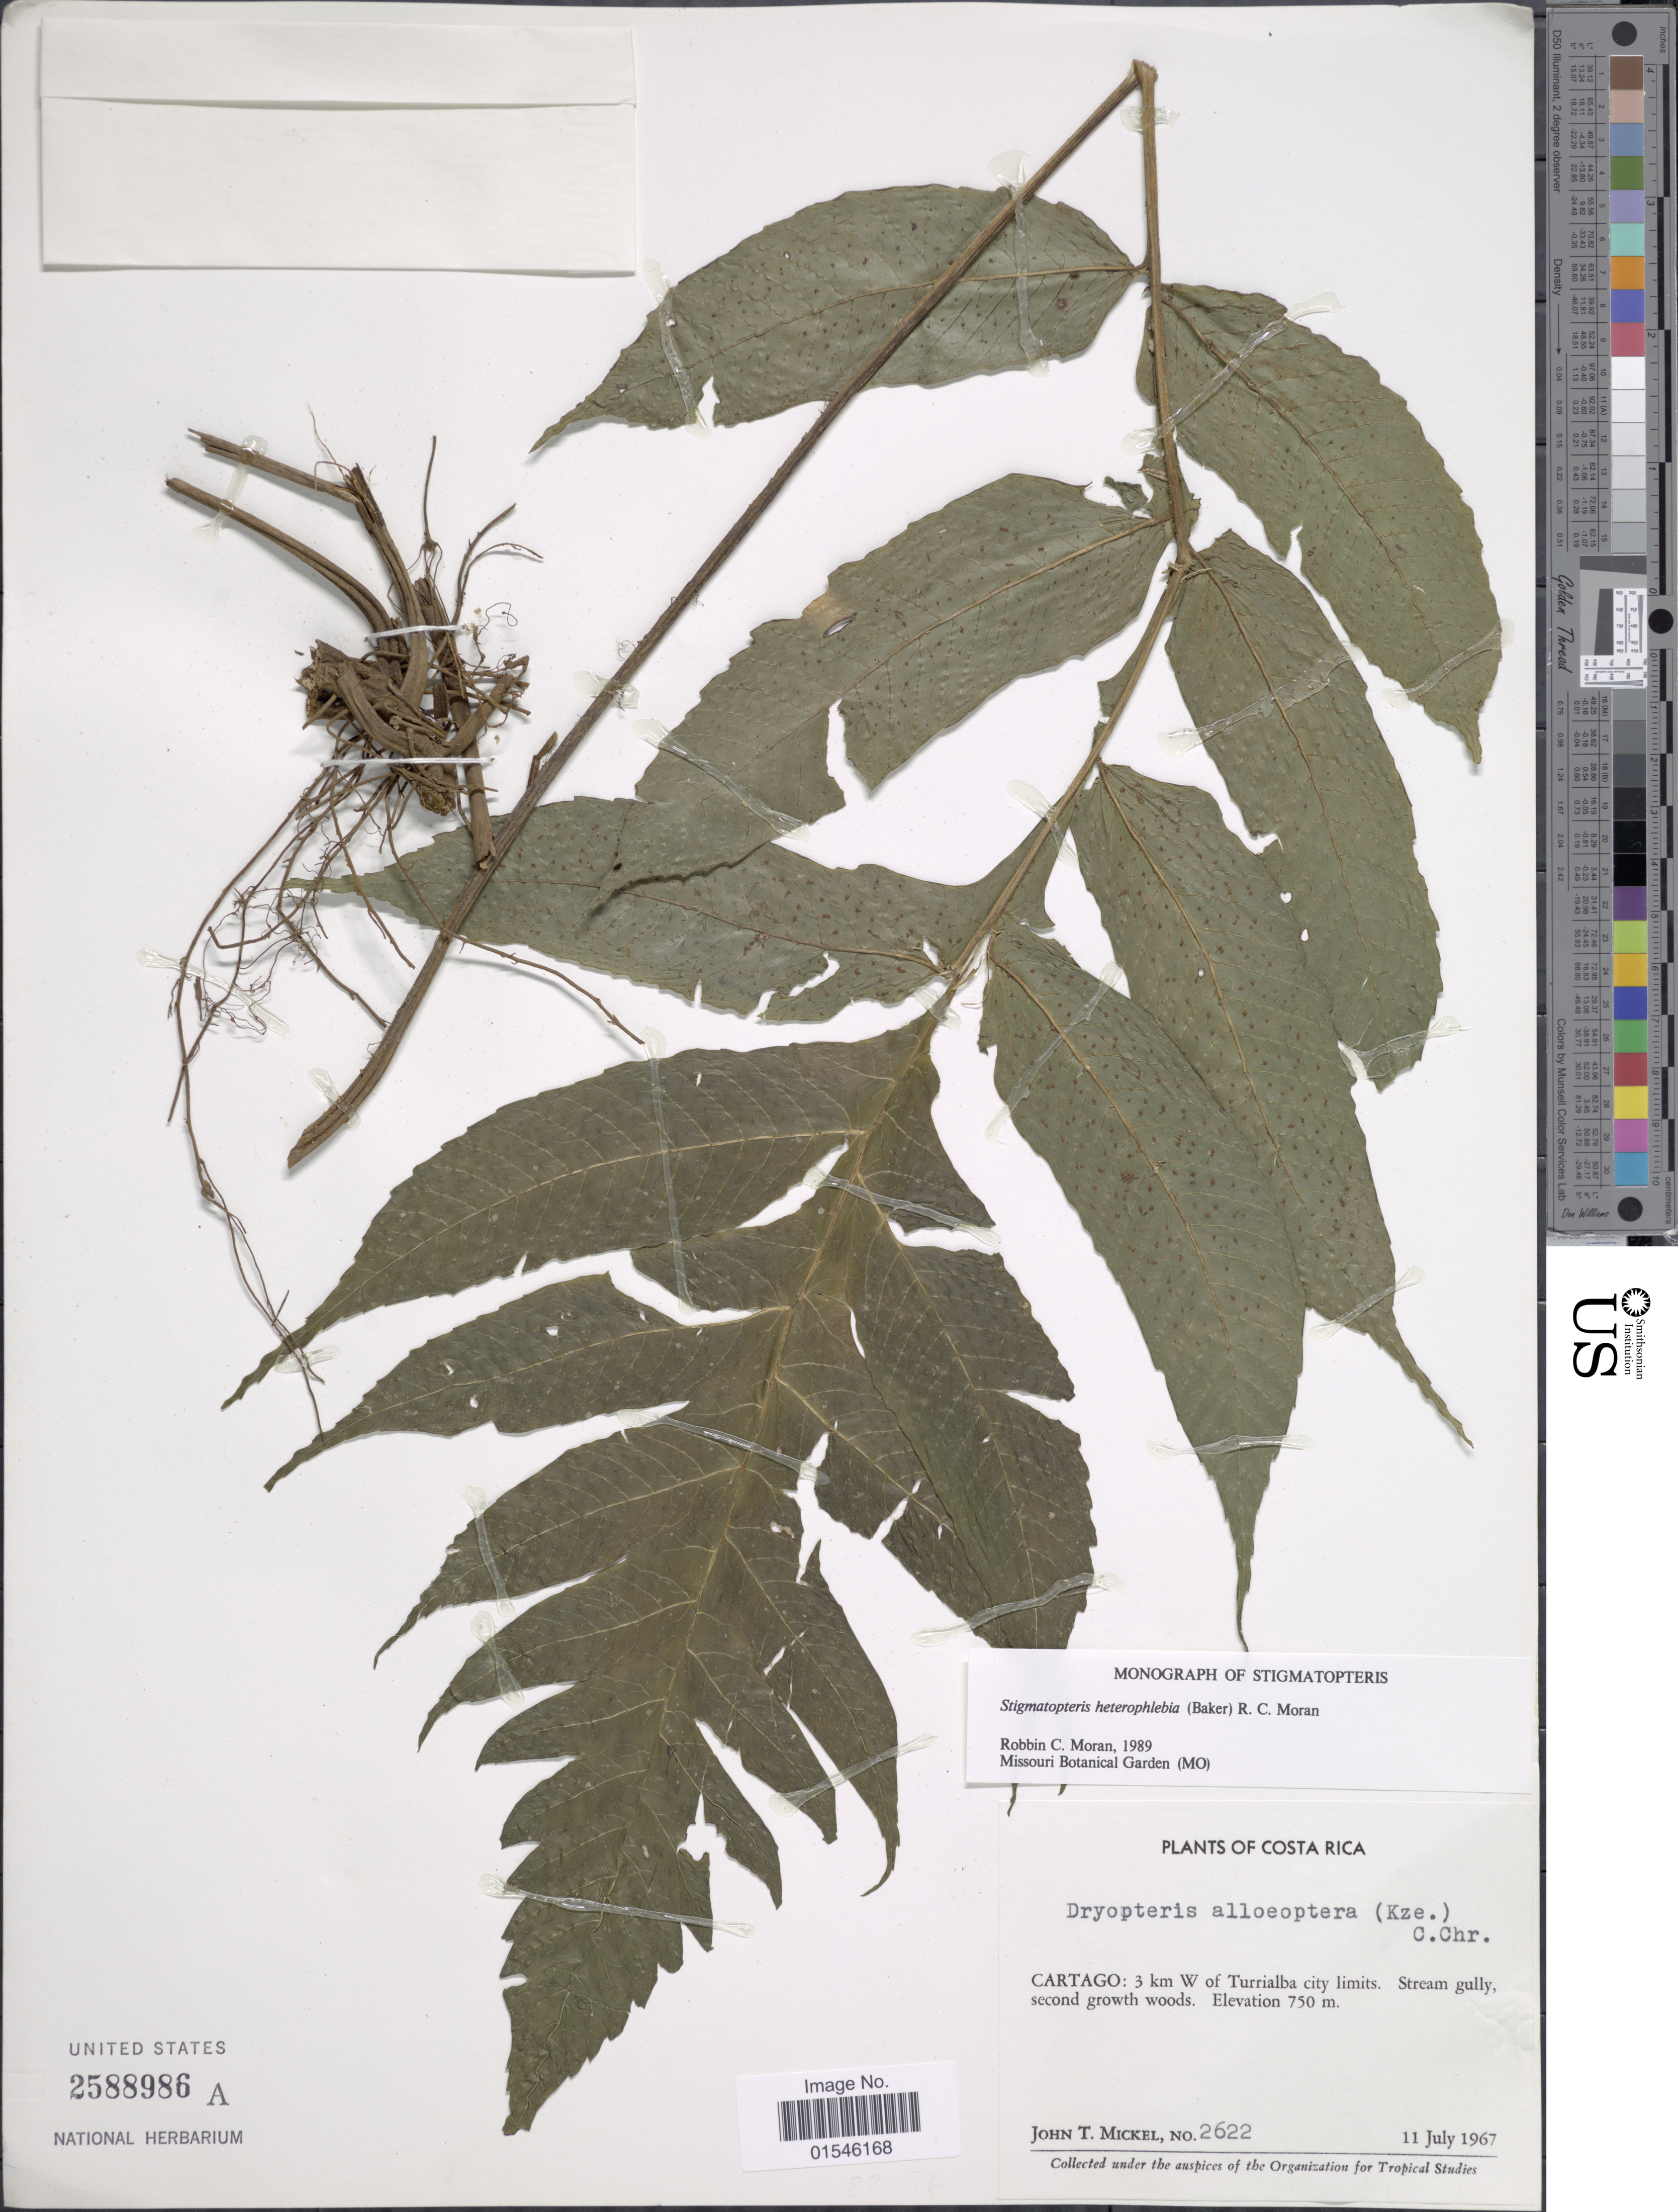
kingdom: Plantae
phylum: Tracheophyta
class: Polypodiopsida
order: Polypodiales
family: Dryopteridaceae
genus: Stigmatopteris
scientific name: Stigmatopteris heterophlebia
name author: (Baker) R.C. Moran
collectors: J. T. Mickel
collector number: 2622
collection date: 1967-07-11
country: Costa Rica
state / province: Cartago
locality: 3 km W of Turrialba city limits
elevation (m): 750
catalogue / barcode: US 2588986A